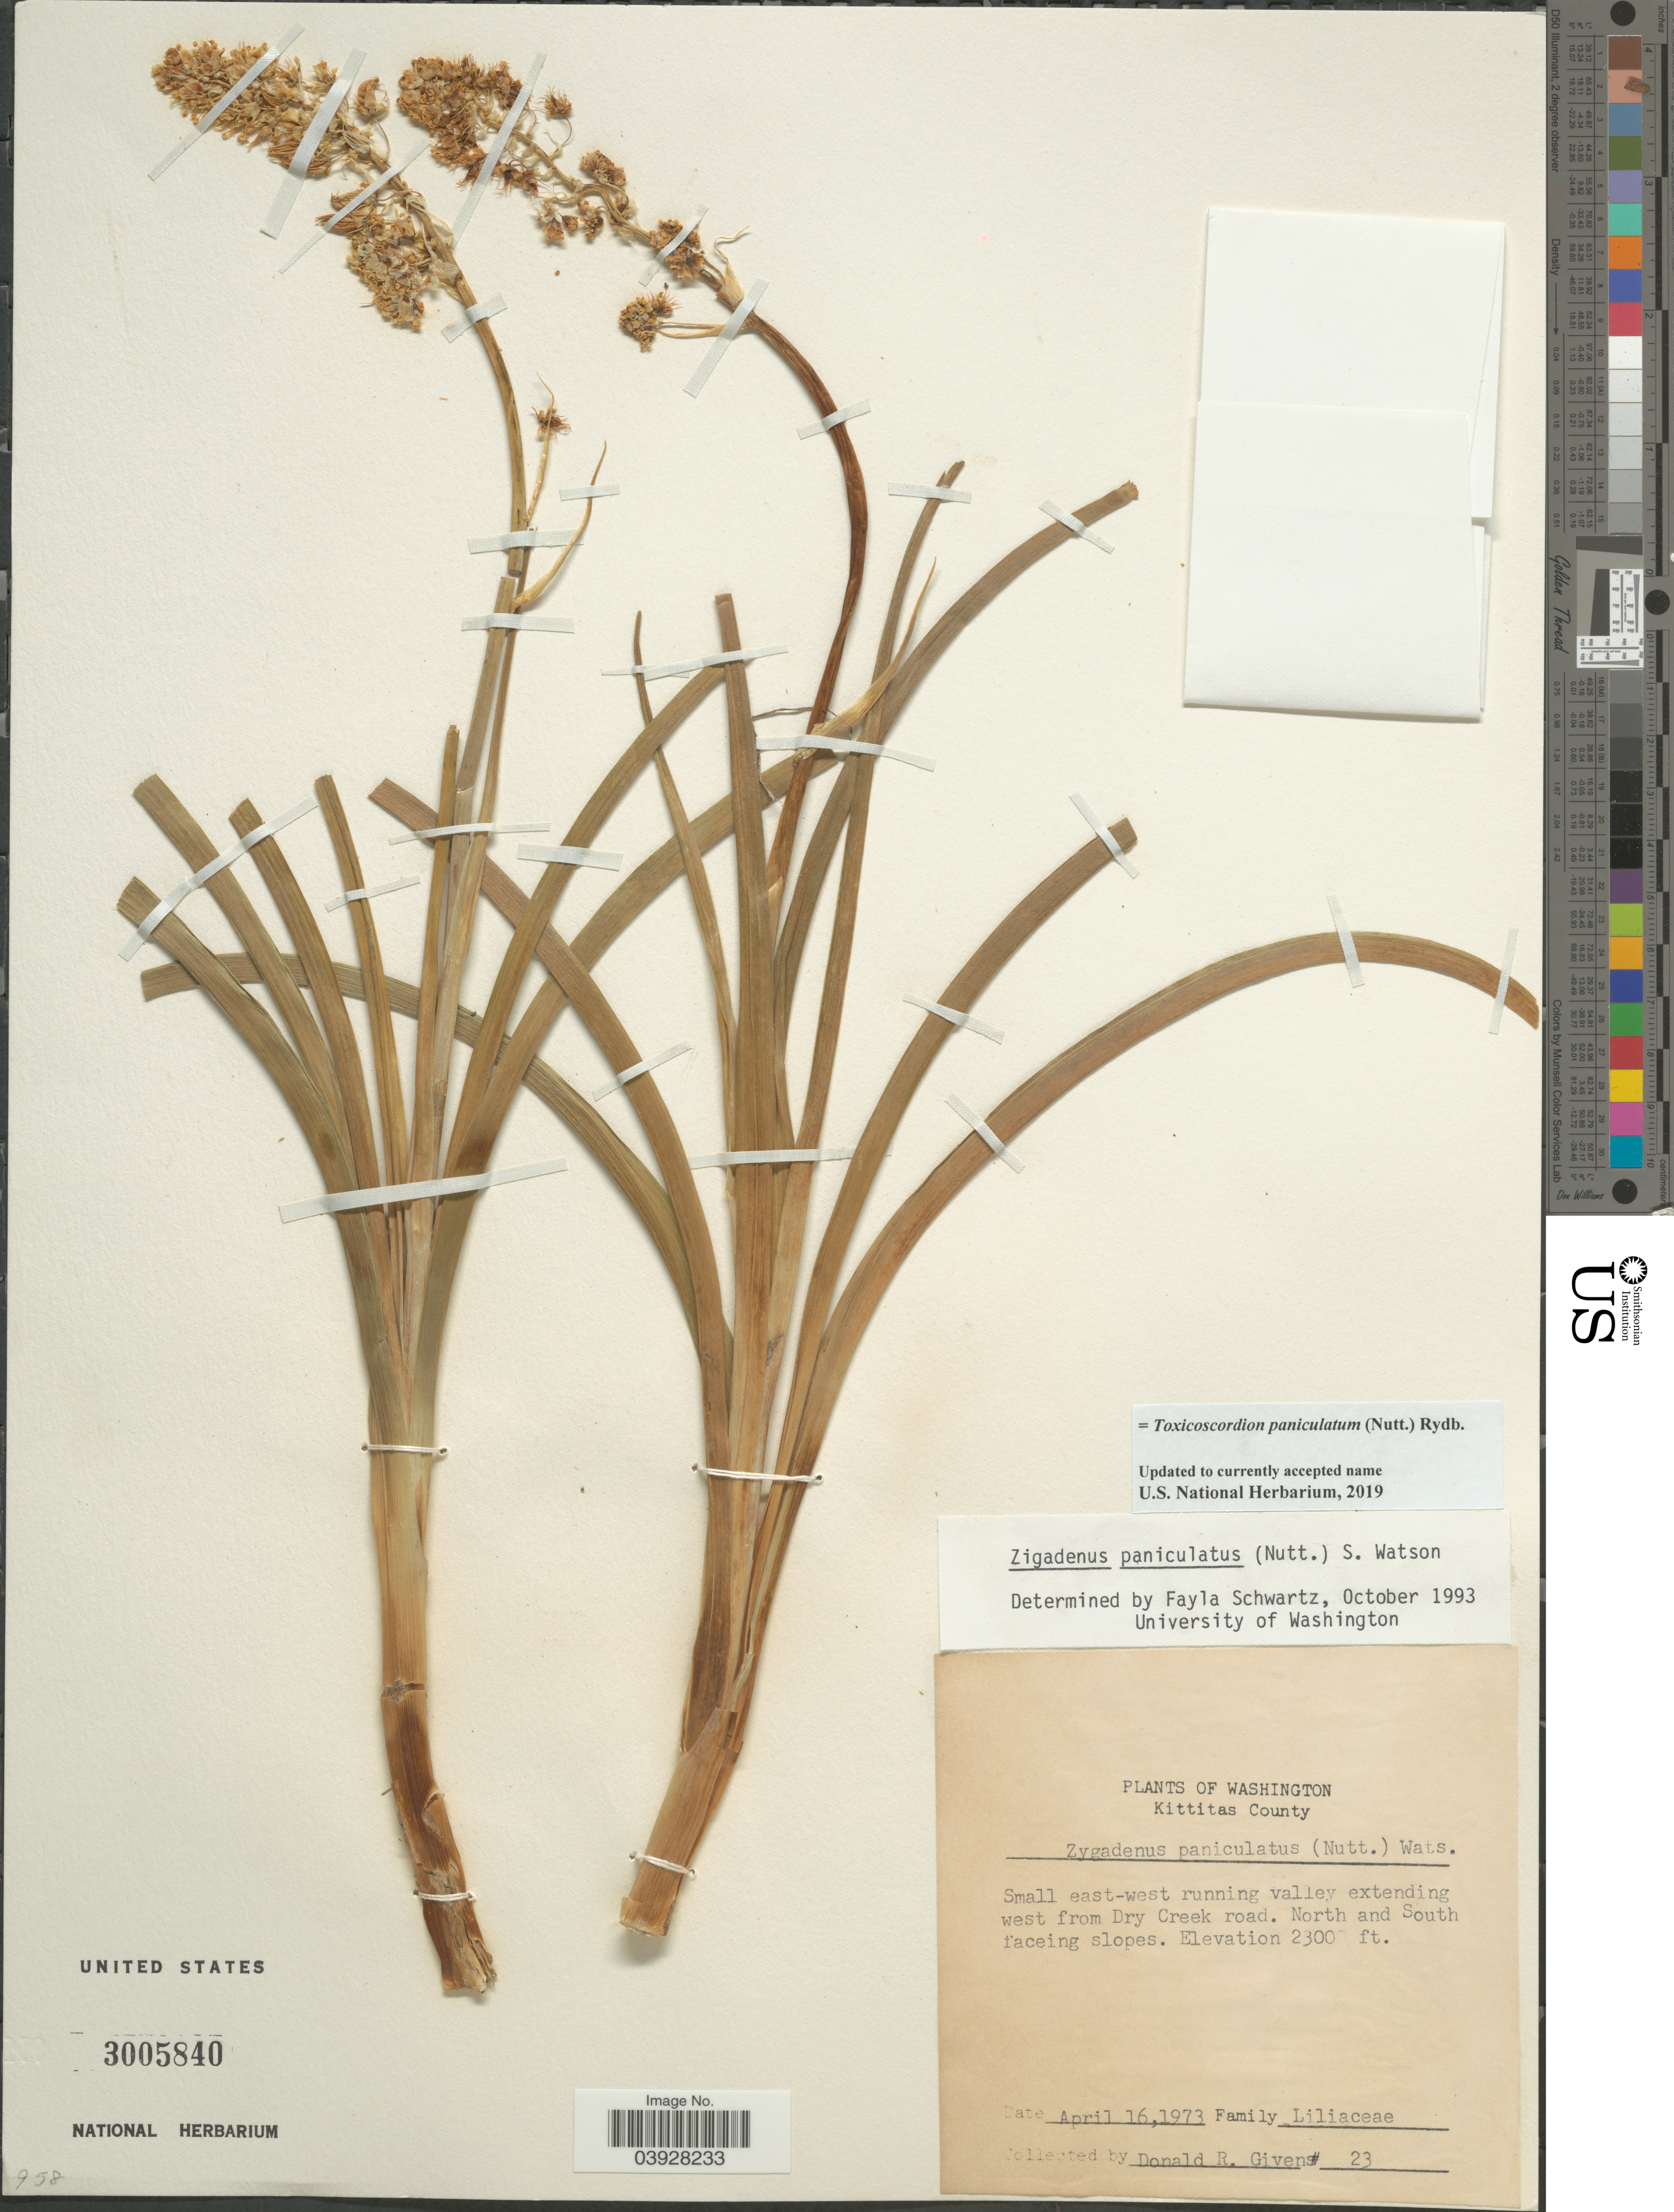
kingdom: Plantae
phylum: Tracheophyta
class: Liliopsida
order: Liliales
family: Melanthiaceae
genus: Toxicoscordion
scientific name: Toxicoscordion paniculatum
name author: (Nutt.) Rydb.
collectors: D. Givens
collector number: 23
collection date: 1973-04-16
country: United States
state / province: Washington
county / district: Kittitas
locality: Kittitas County. Small east-west running valley extending west from Dry Creek road. North and South faceing slopes.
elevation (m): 701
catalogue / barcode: US 3005840